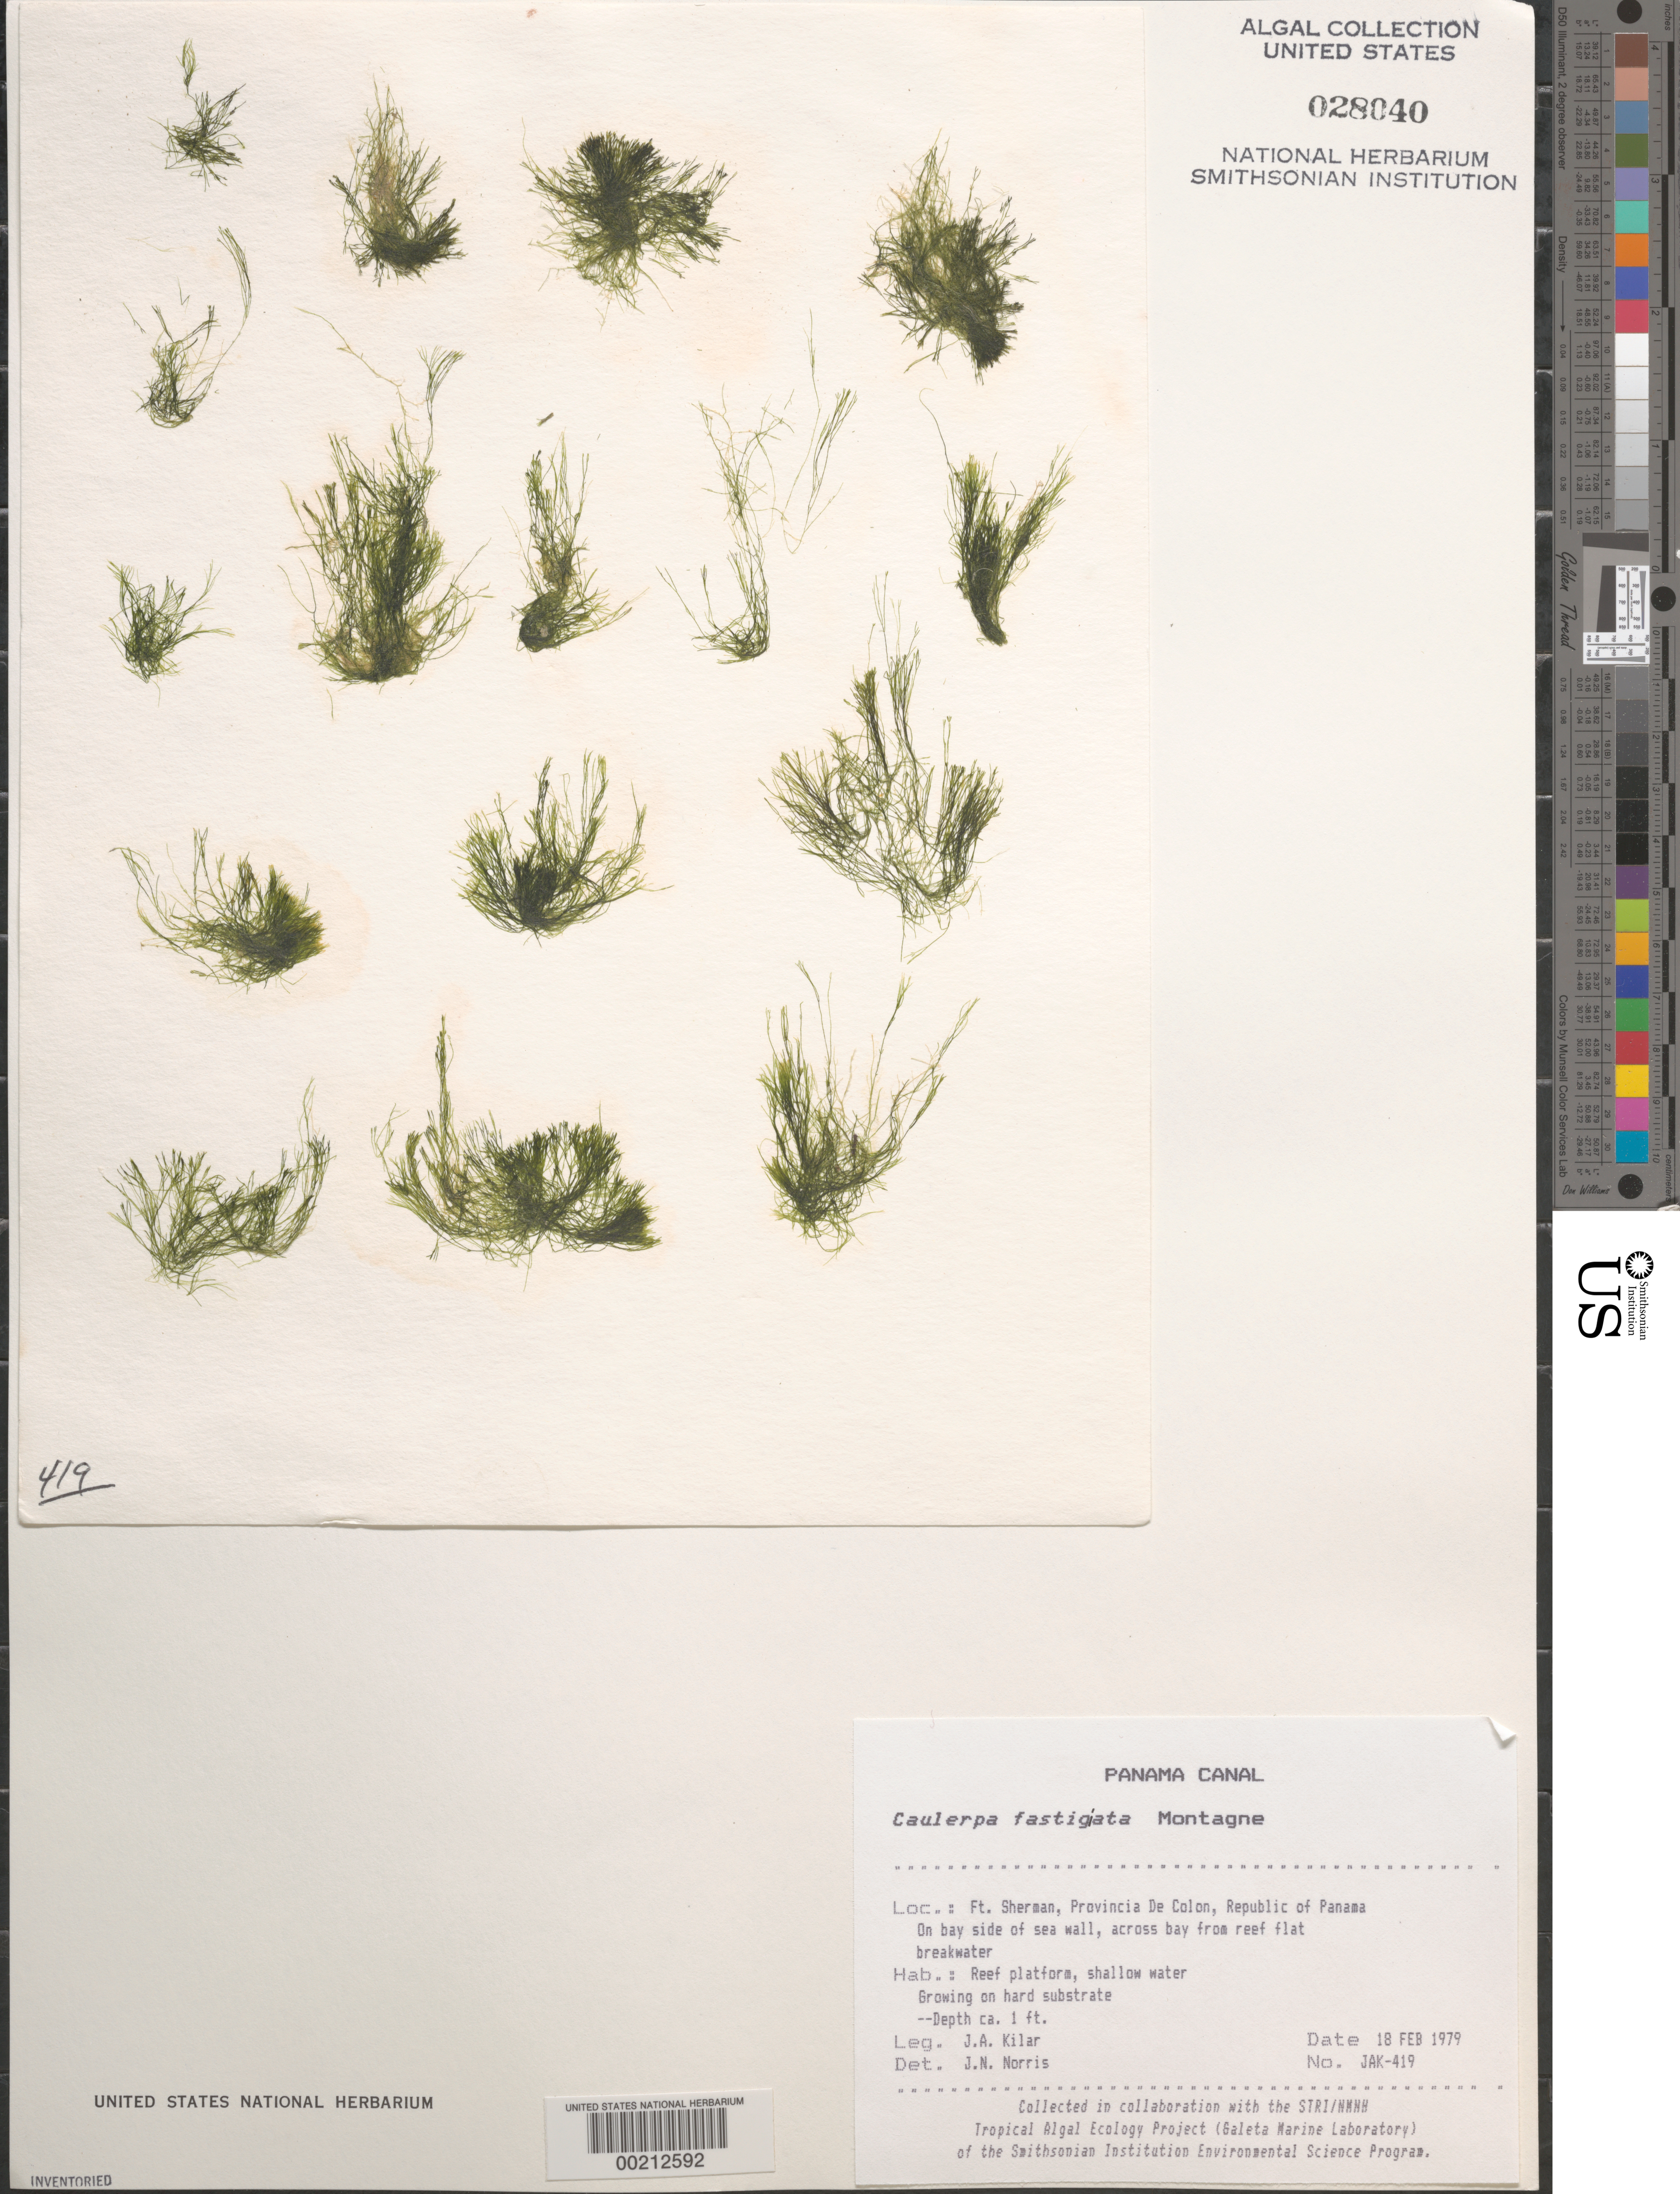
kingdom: Plantae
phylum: Chlorophyta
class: Ulvophyceae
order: Bryopsidales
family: Caulerpaceae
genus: Caulerpa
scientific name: Caulerpa fastigiata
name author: Mont.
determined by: Norris, James N.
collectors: J. A. Kilar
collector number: JAK-419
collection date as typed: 18 Feb 1979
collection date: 1979-02-18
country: Panama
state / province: Colón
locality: Fort Sherman, Canal Zone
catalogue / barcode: US 28040